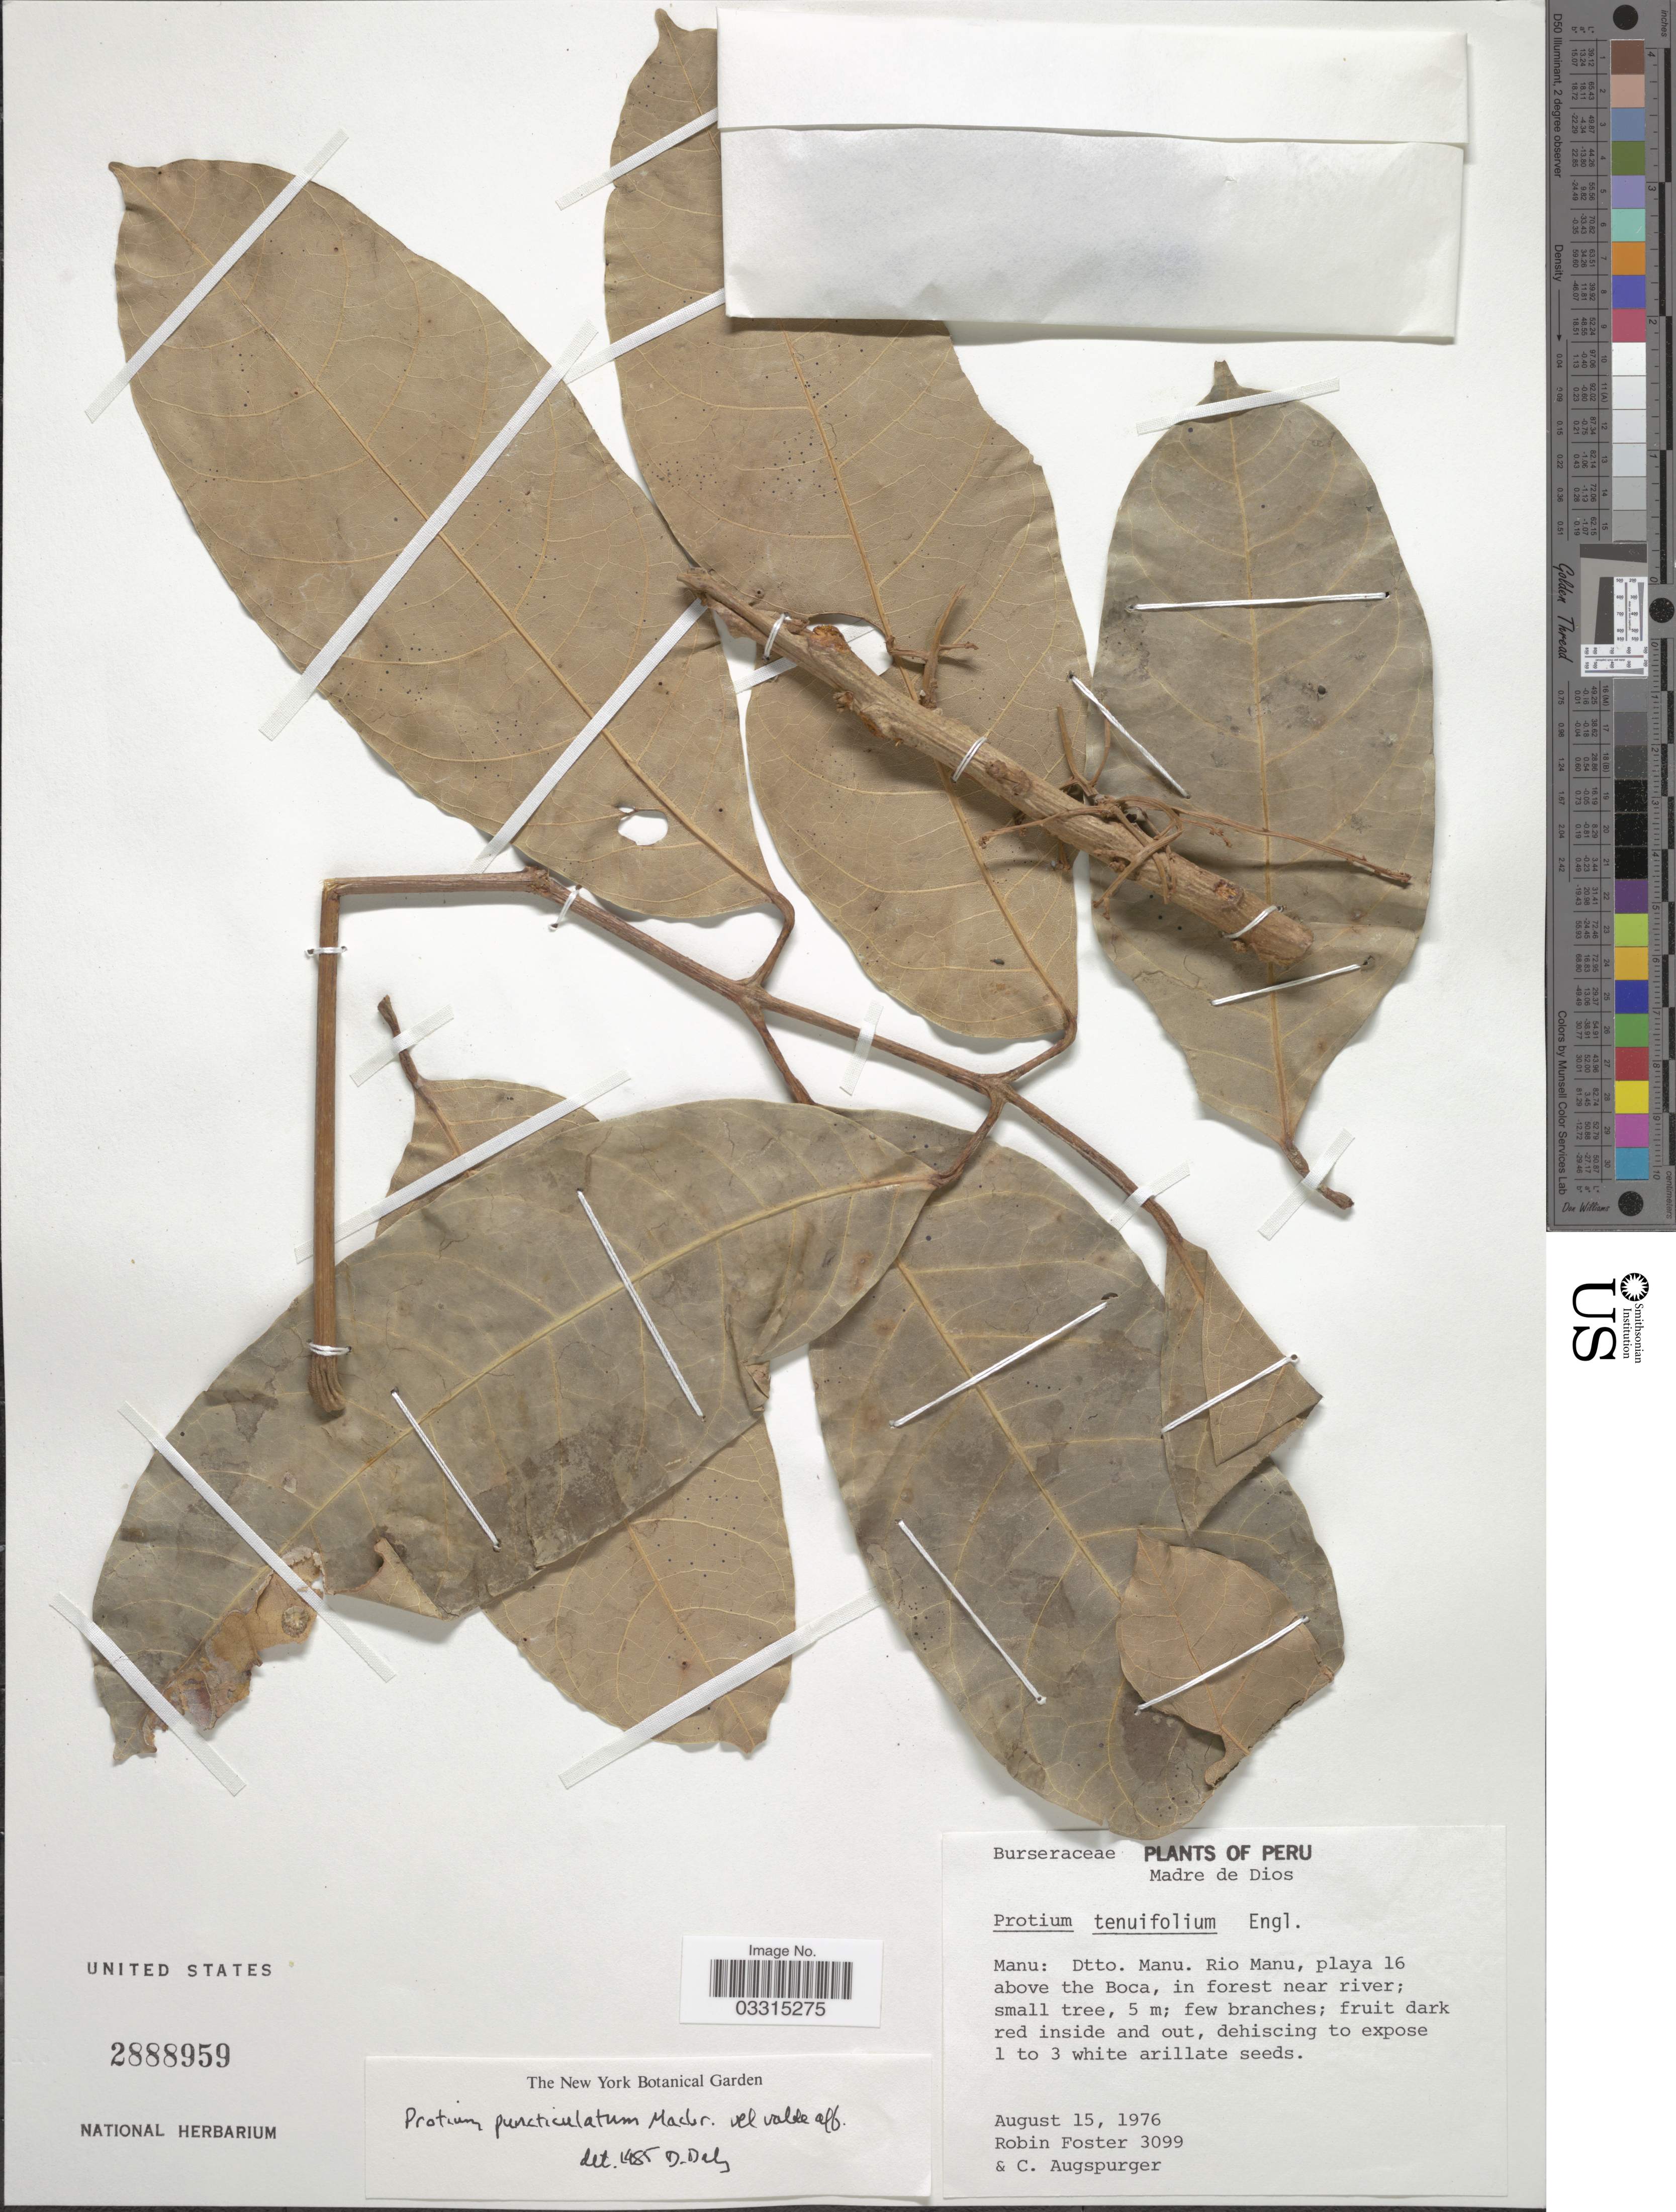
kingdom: Plantae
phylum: Tracheophyta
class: Magnoliopsida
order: Sapindales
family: Burseraceae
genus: Protium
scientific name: Protium puncticulatum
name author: J.F. Macbr.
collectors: R. B. Foster & C. Augspurger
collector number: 3099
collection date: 1976-08-15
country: Peru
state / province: Madre de Dios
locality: Manu: Dtto. Manu. Rio Manu, playa 16 above the Boca, in forest near river.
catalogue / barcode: US 2888959